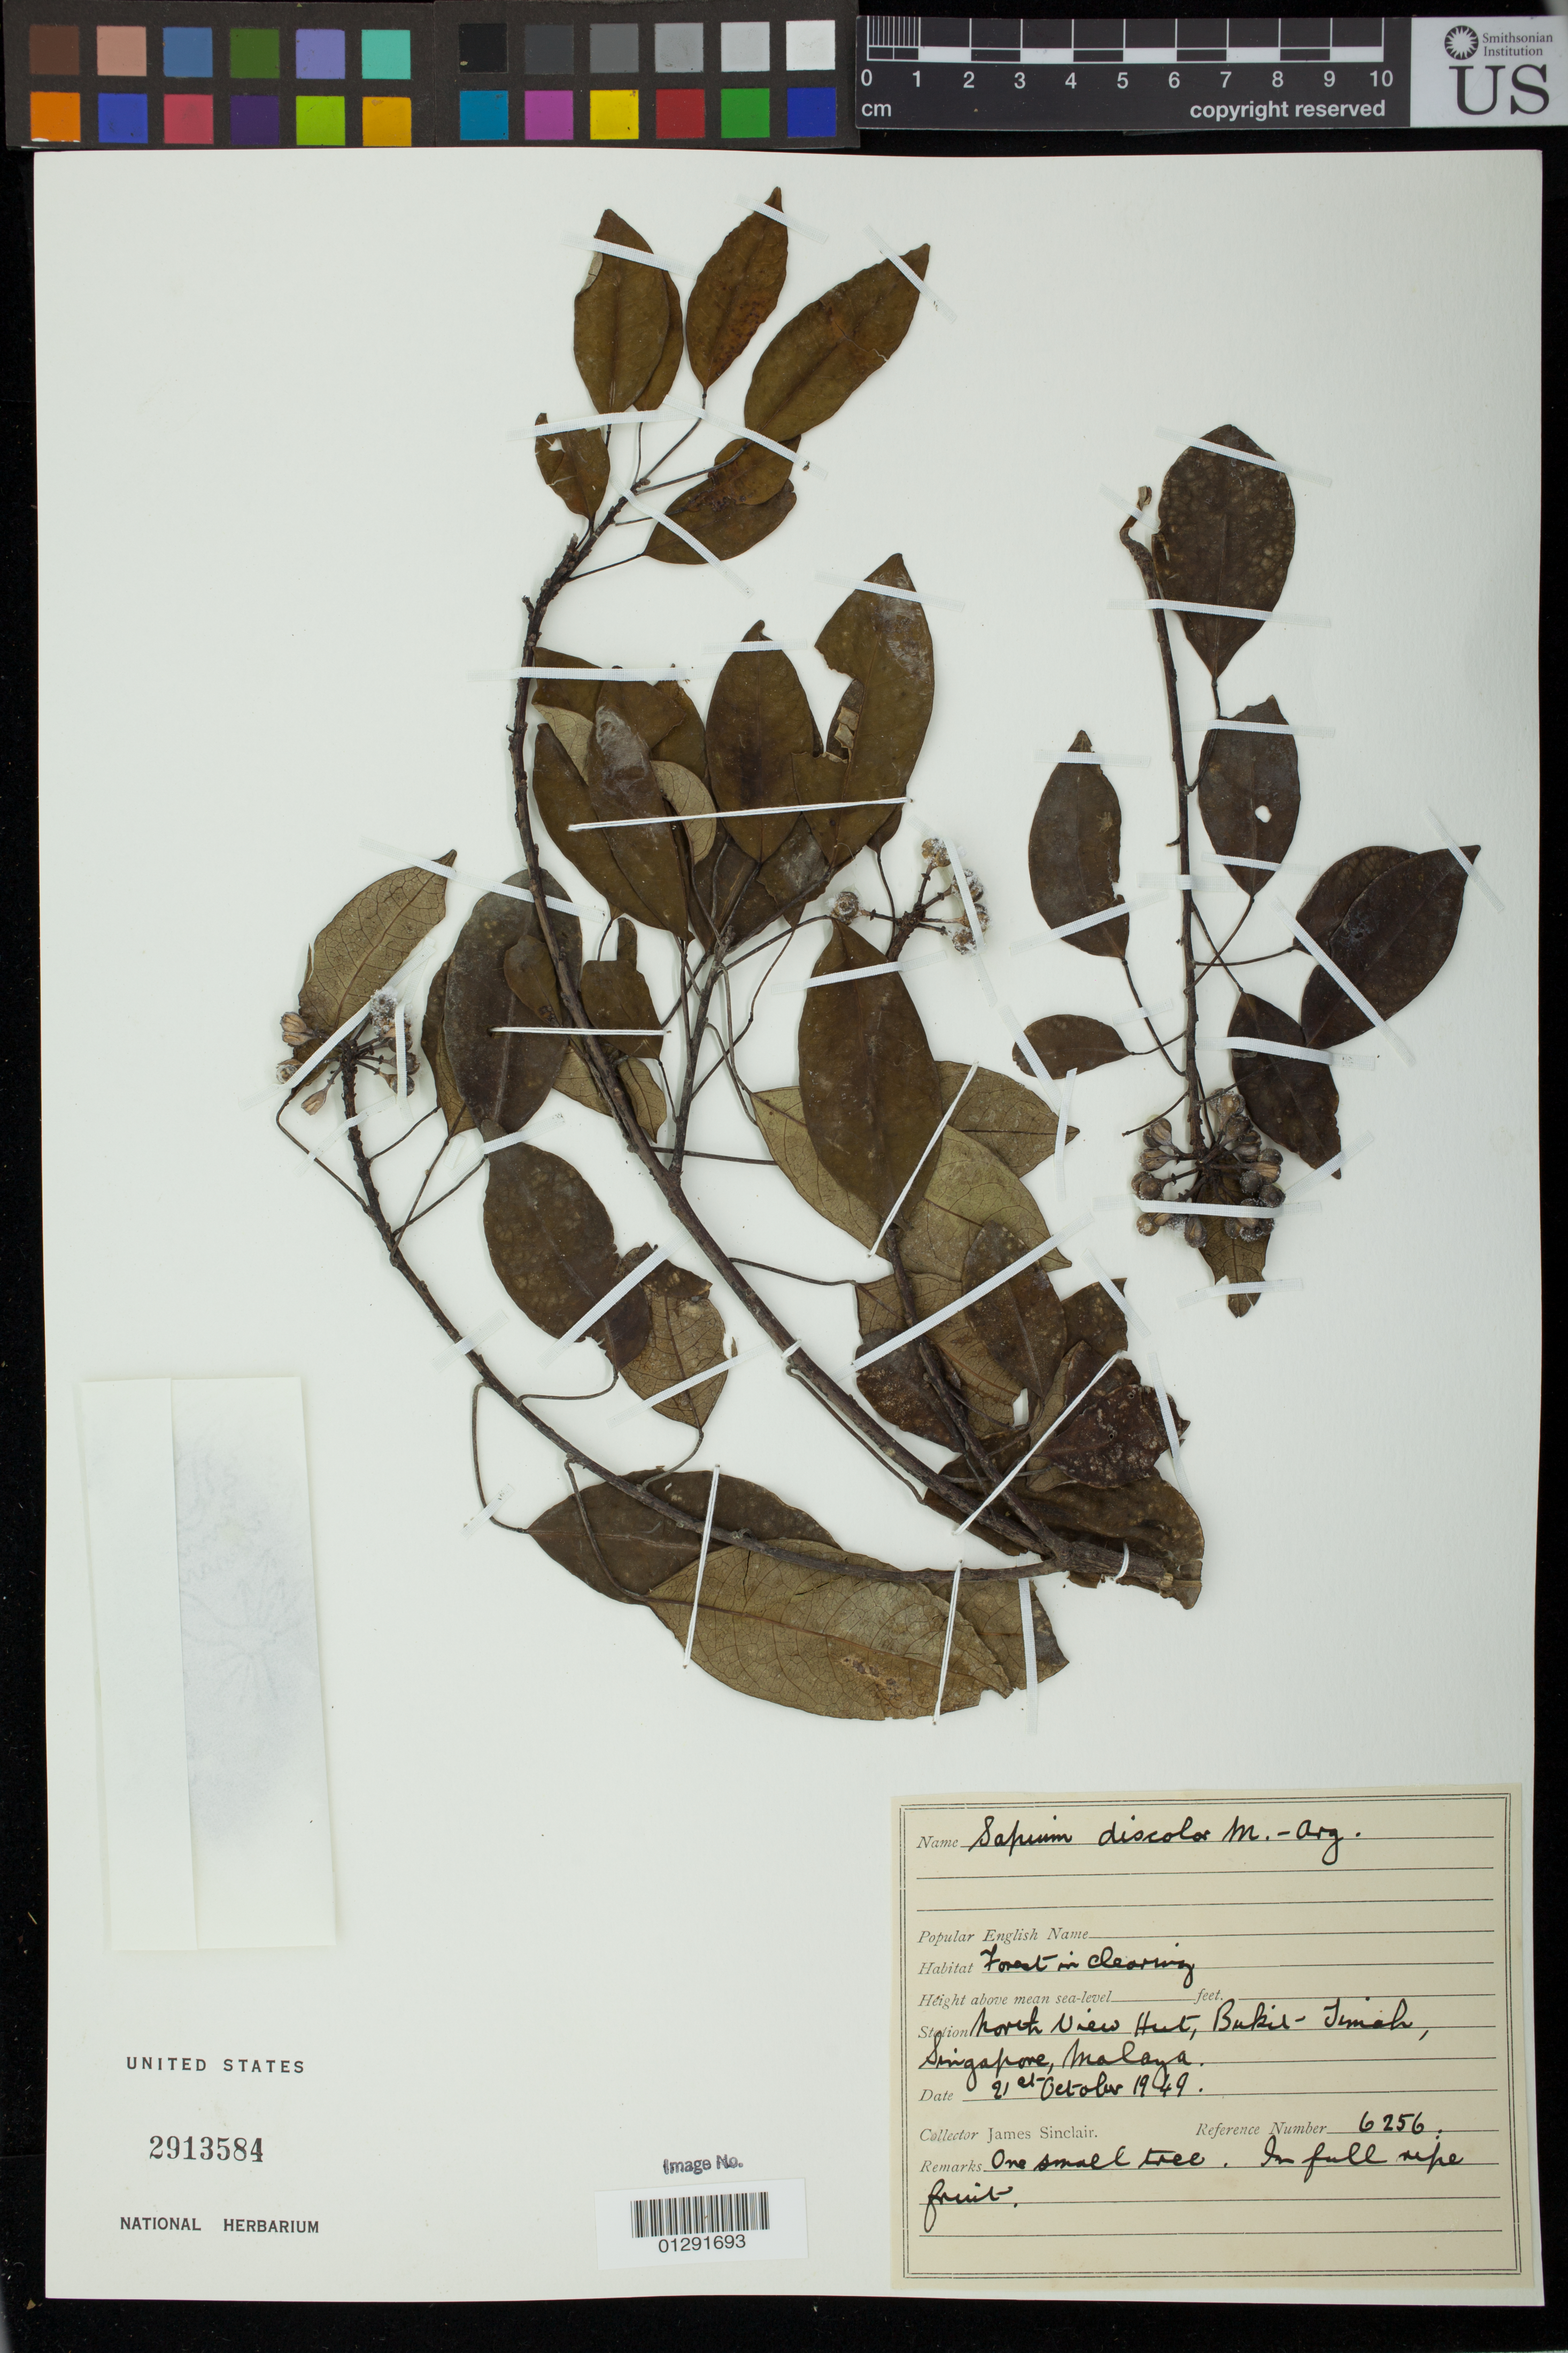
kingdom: Plantae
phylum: Tracheophyta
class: Magnoliopsida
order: Malpighiales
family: Euphorbiaceae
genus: Sapium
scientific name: Sapium discolor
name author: M. Arg.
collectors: J. Sinclair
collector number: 6256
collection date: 1949-10-21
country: Singapore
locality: North View Hut, Bukit - Timeh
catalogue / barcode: US 2913584